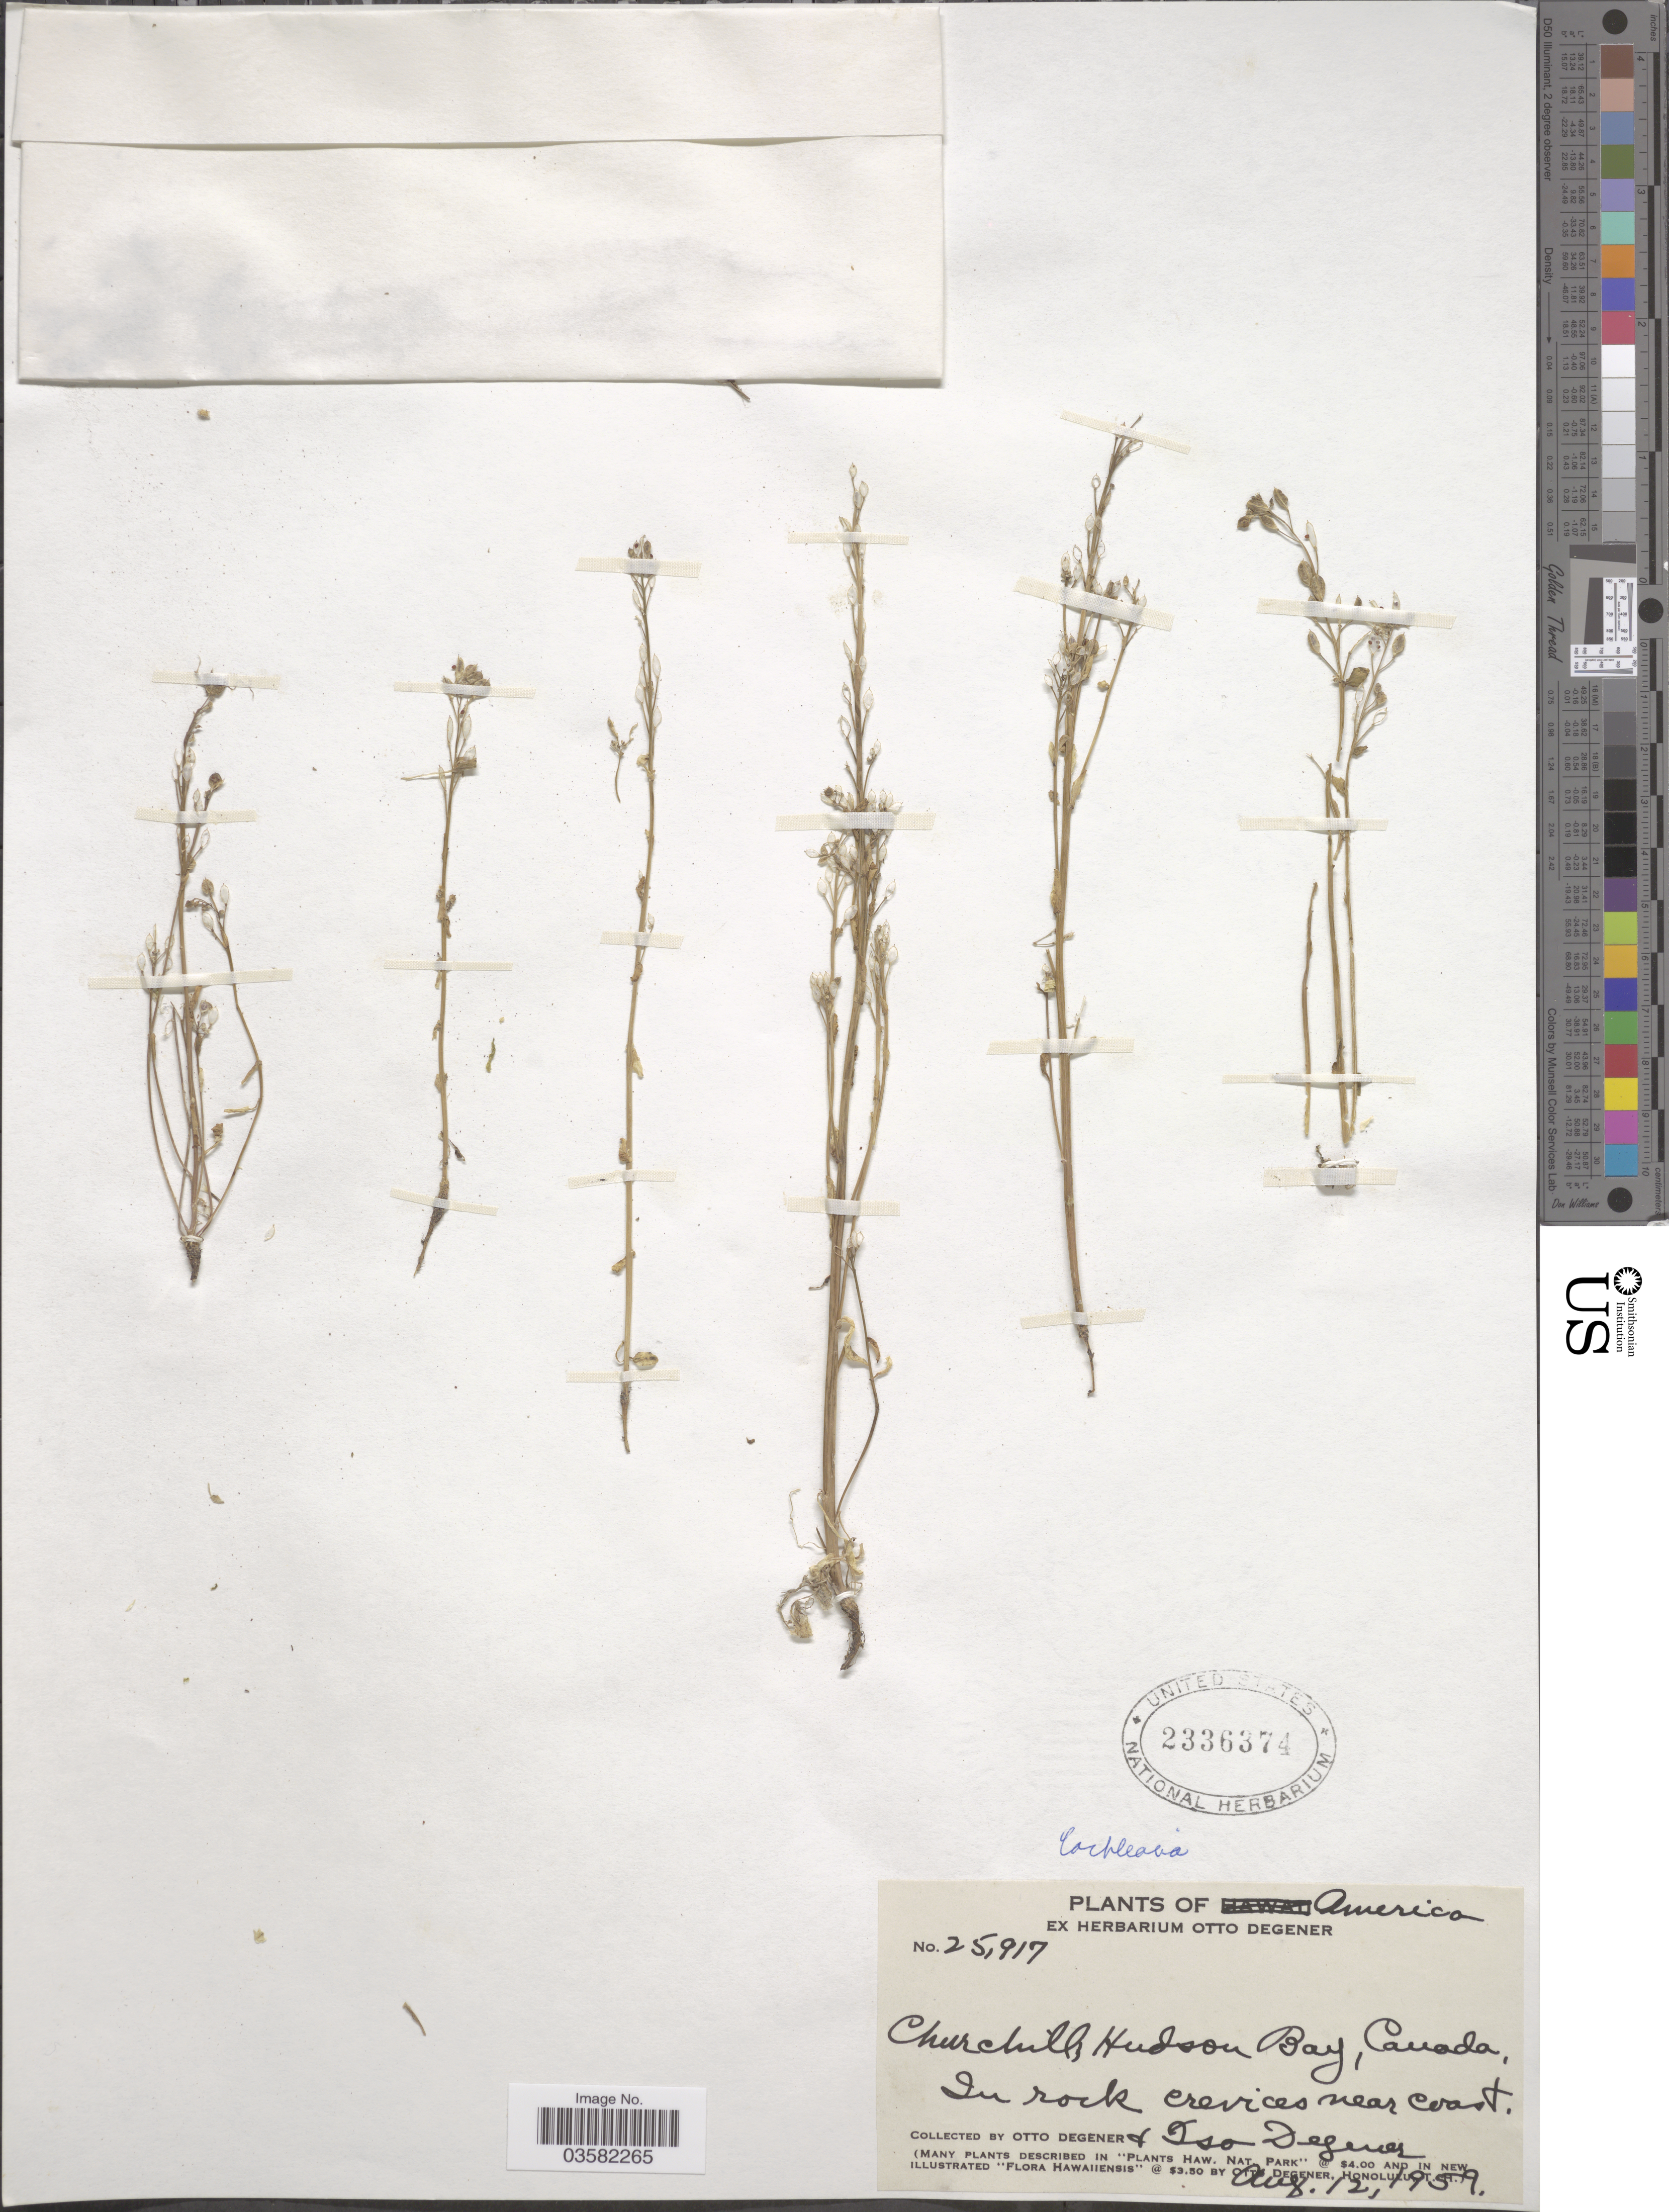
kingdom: Plantae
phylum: Tracheophyta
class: Magnoliopsida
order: Brassicales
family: Brassicaceae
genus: Cochlearia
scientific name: Cochlearia sp.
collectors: O. Degener & I. Degener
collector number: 25917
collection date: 1959-08-12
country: Canada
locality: Churchill Hudson Bay, In rock crevices near coast.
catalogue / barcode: US 2336374